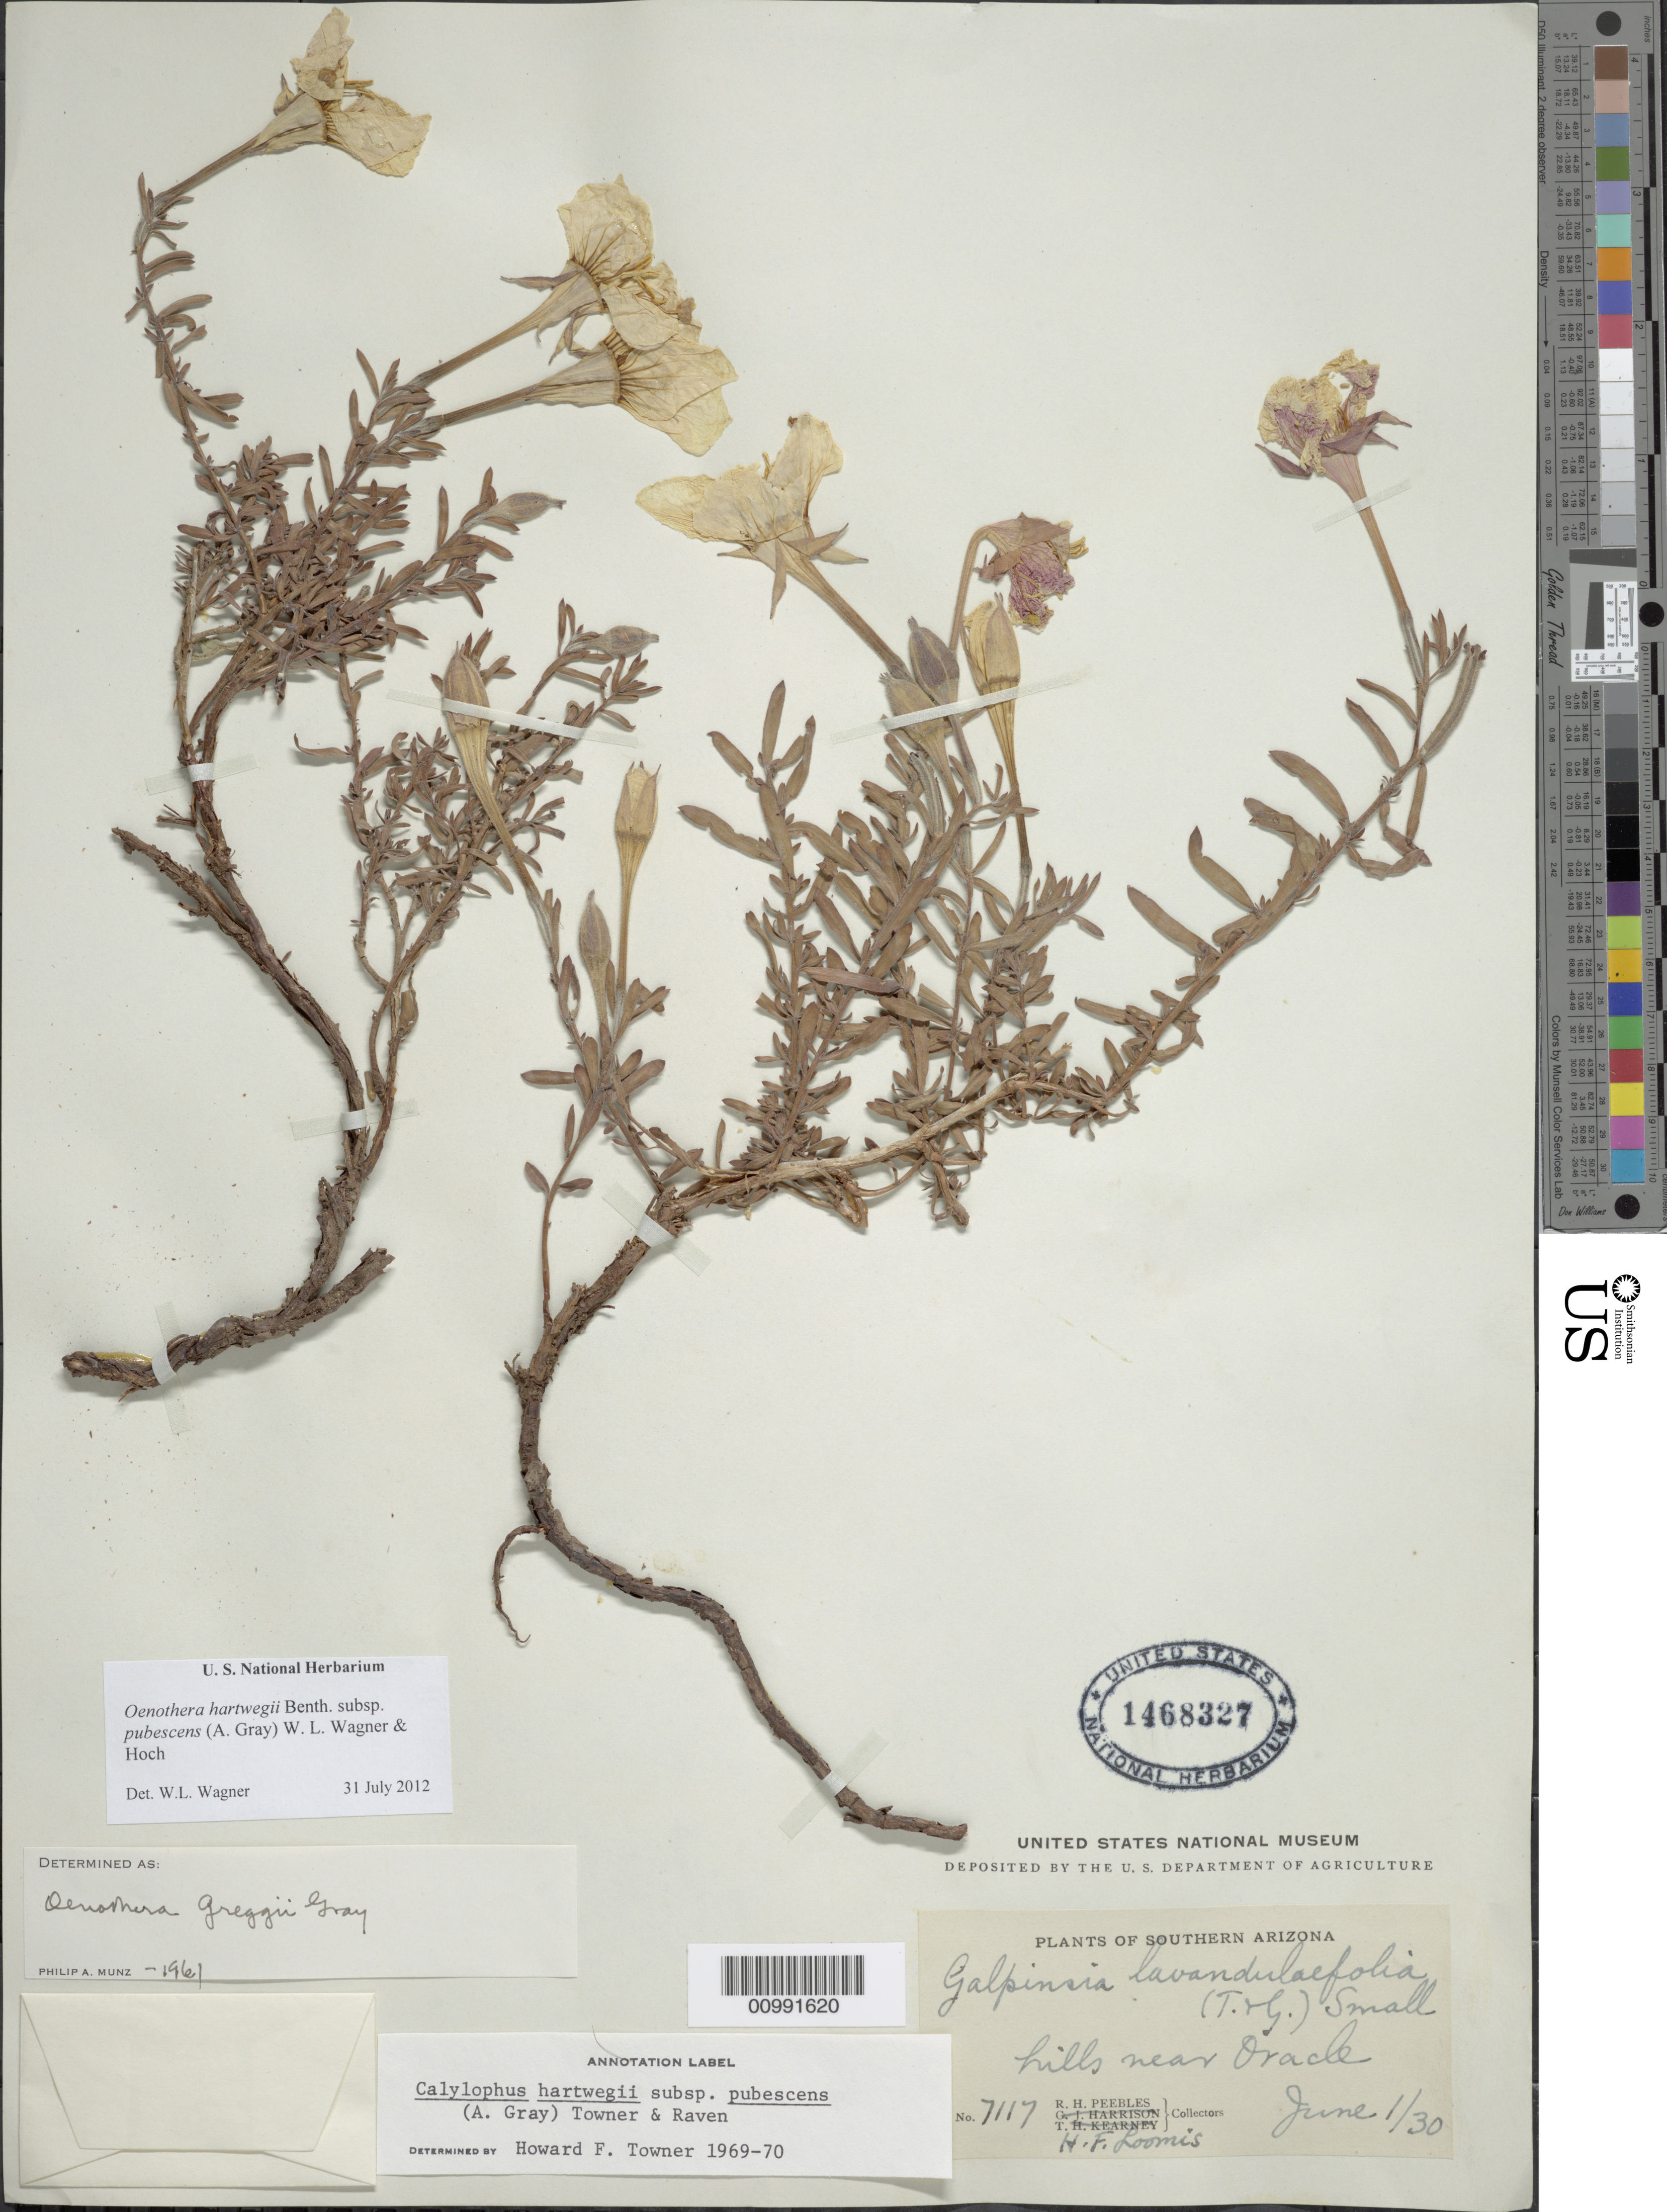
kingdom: Plantae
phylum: Tracheophyta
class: Magnoliopsida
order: Myrtales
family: Onagraceae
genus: Oenothera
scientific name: Oenothera hartwegii subsp. pubescens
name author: (A. Gray) W.L. Wagner & Hoch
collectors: R. H. Peebles & H. F. Loomis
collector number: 7117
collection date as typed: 01 Jun 1930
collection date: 1930-06-01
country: United States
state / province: Arizona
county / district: Pinal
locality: Hills near Oracle.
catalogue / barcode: US 1468327